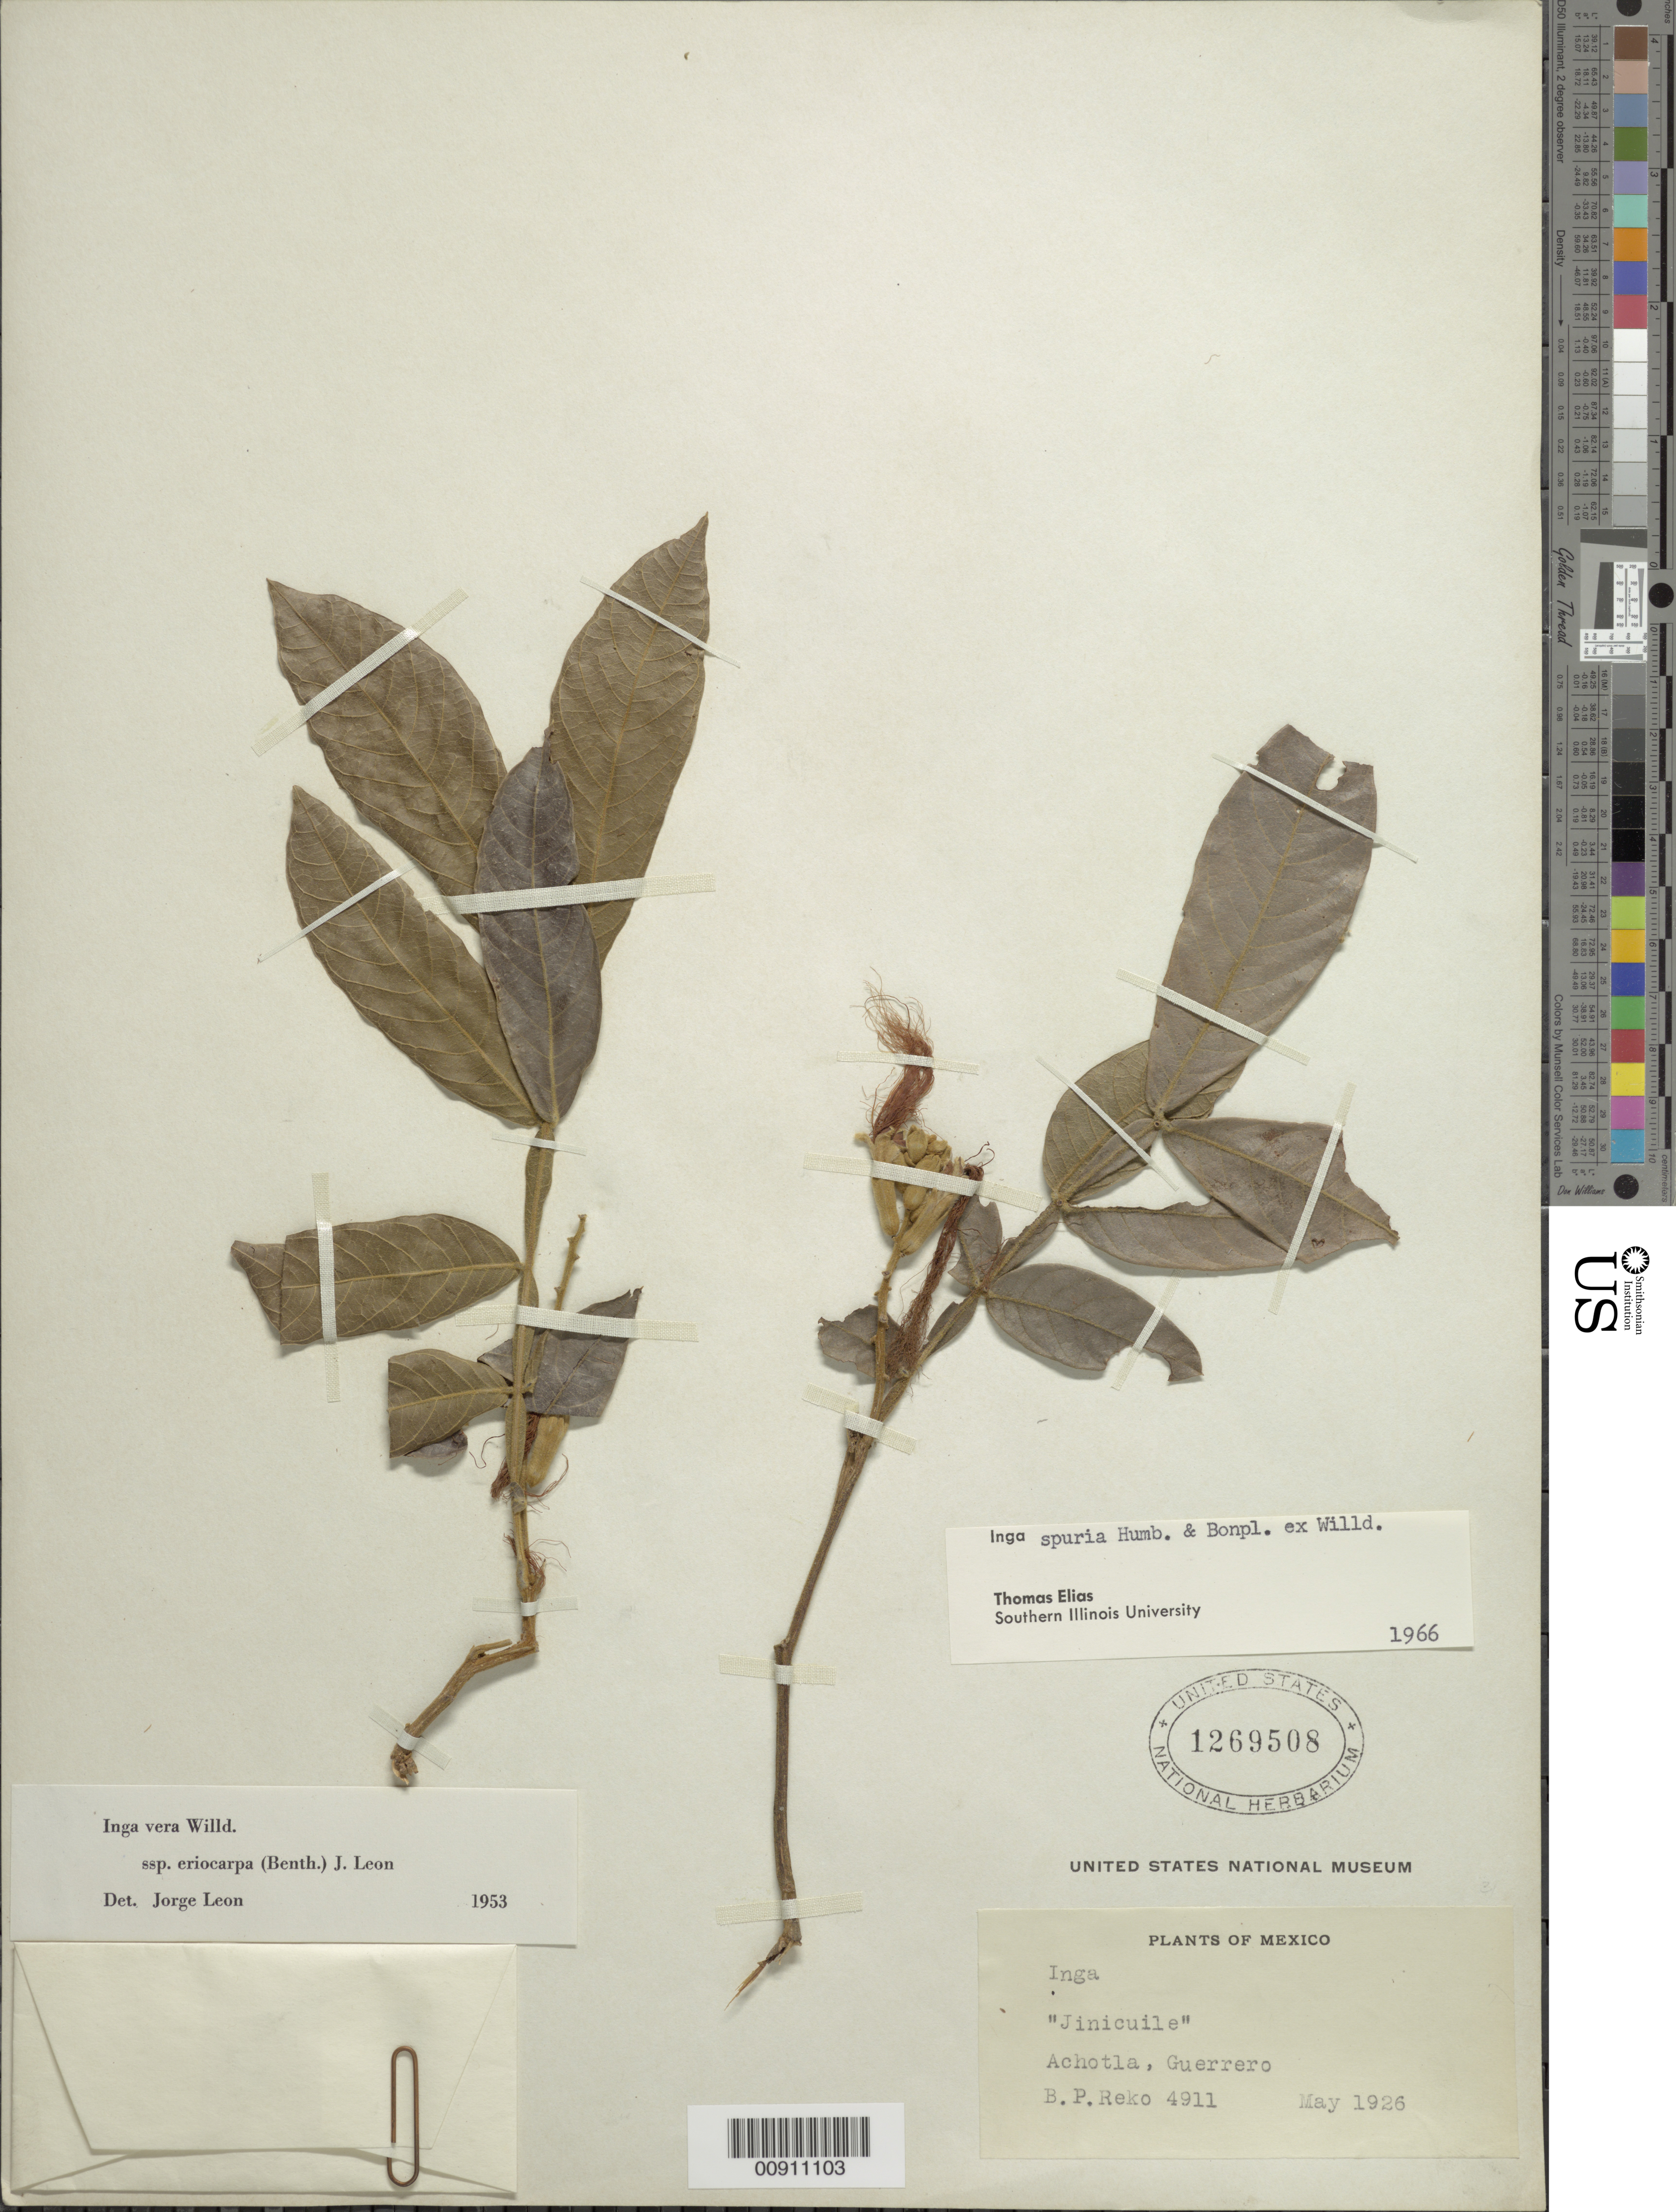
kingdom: Plantae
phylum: Tracheophyta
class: Magnoliopsida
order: Fabales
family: Fabaceae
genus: Inga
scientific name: Inga vera subsp. eriocarpa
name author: (Benth.) J. León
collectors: B. P. Reko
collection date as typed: May 1926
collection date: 1926-05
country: Mexico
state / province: Guerrero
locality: Achotla, Guerrero.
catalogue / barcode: US 1269508